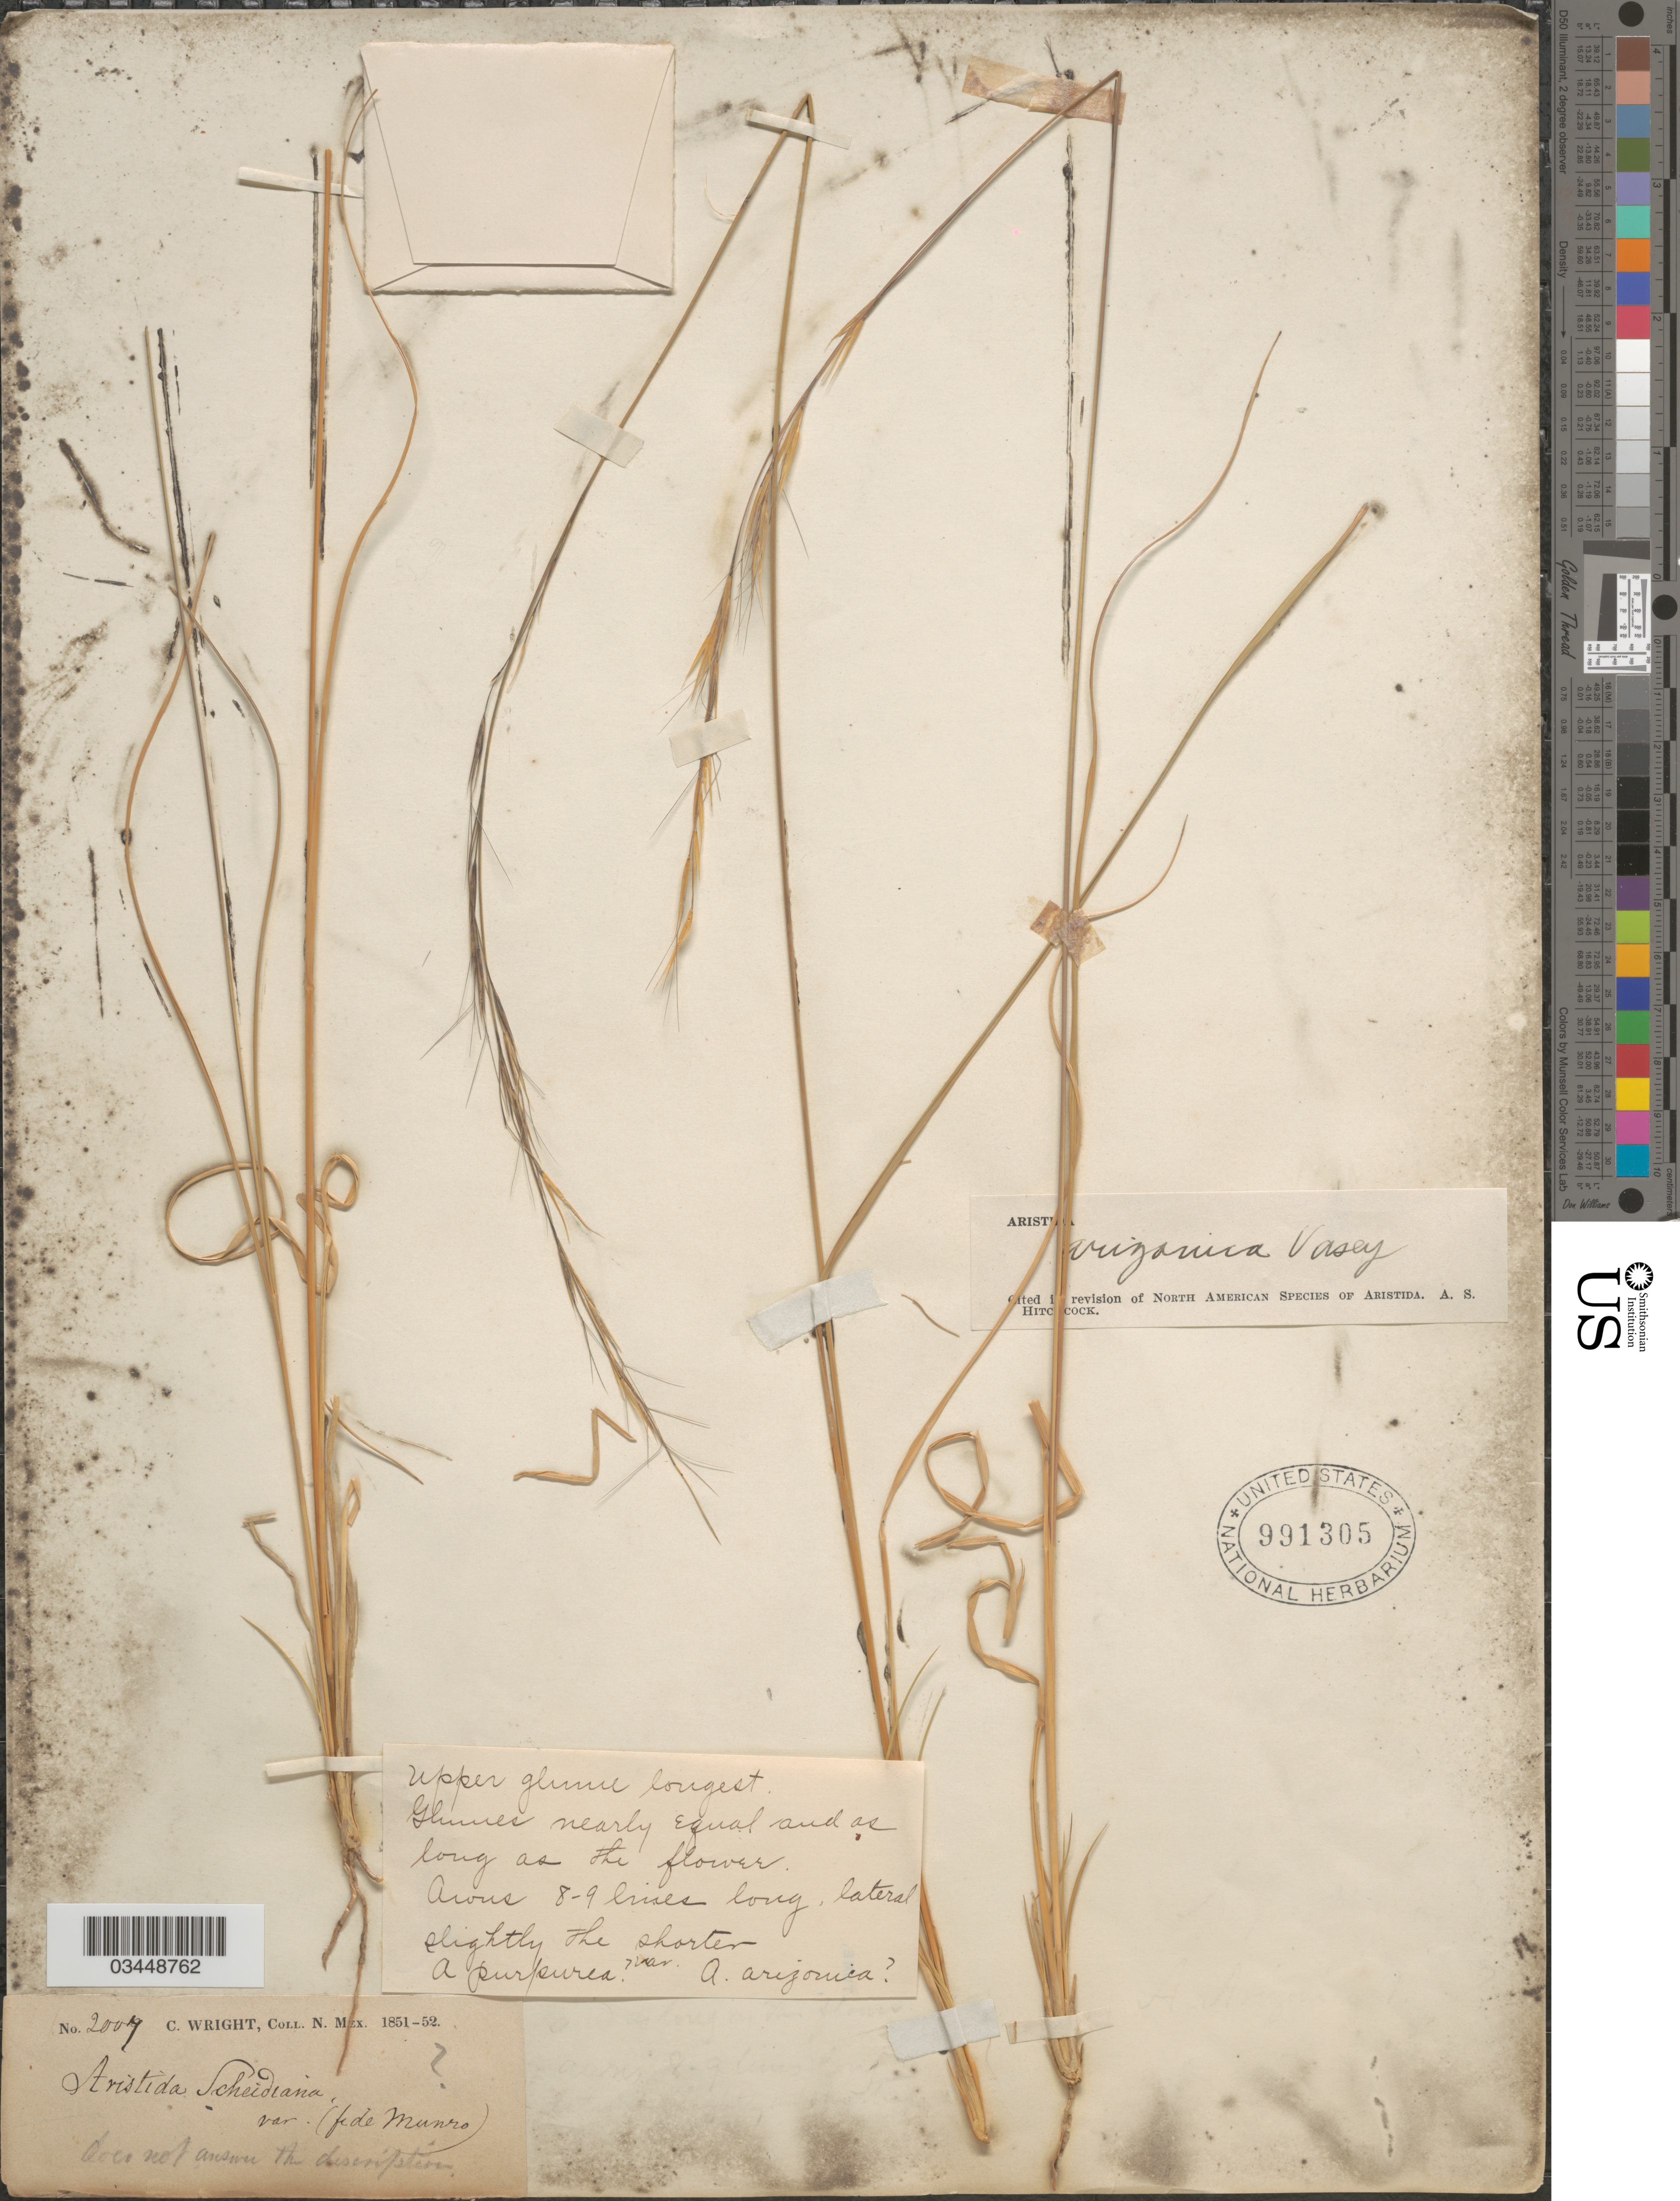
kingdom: Plantae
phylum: Tracheophyta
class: Liliopsida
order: Poales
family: Poaceae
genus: Aristida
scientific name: Aristida arizonica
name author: Vasey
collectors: C. Wright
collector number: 2007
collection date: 1851/1852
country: United States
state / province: New Mexico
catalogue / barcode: US 991305